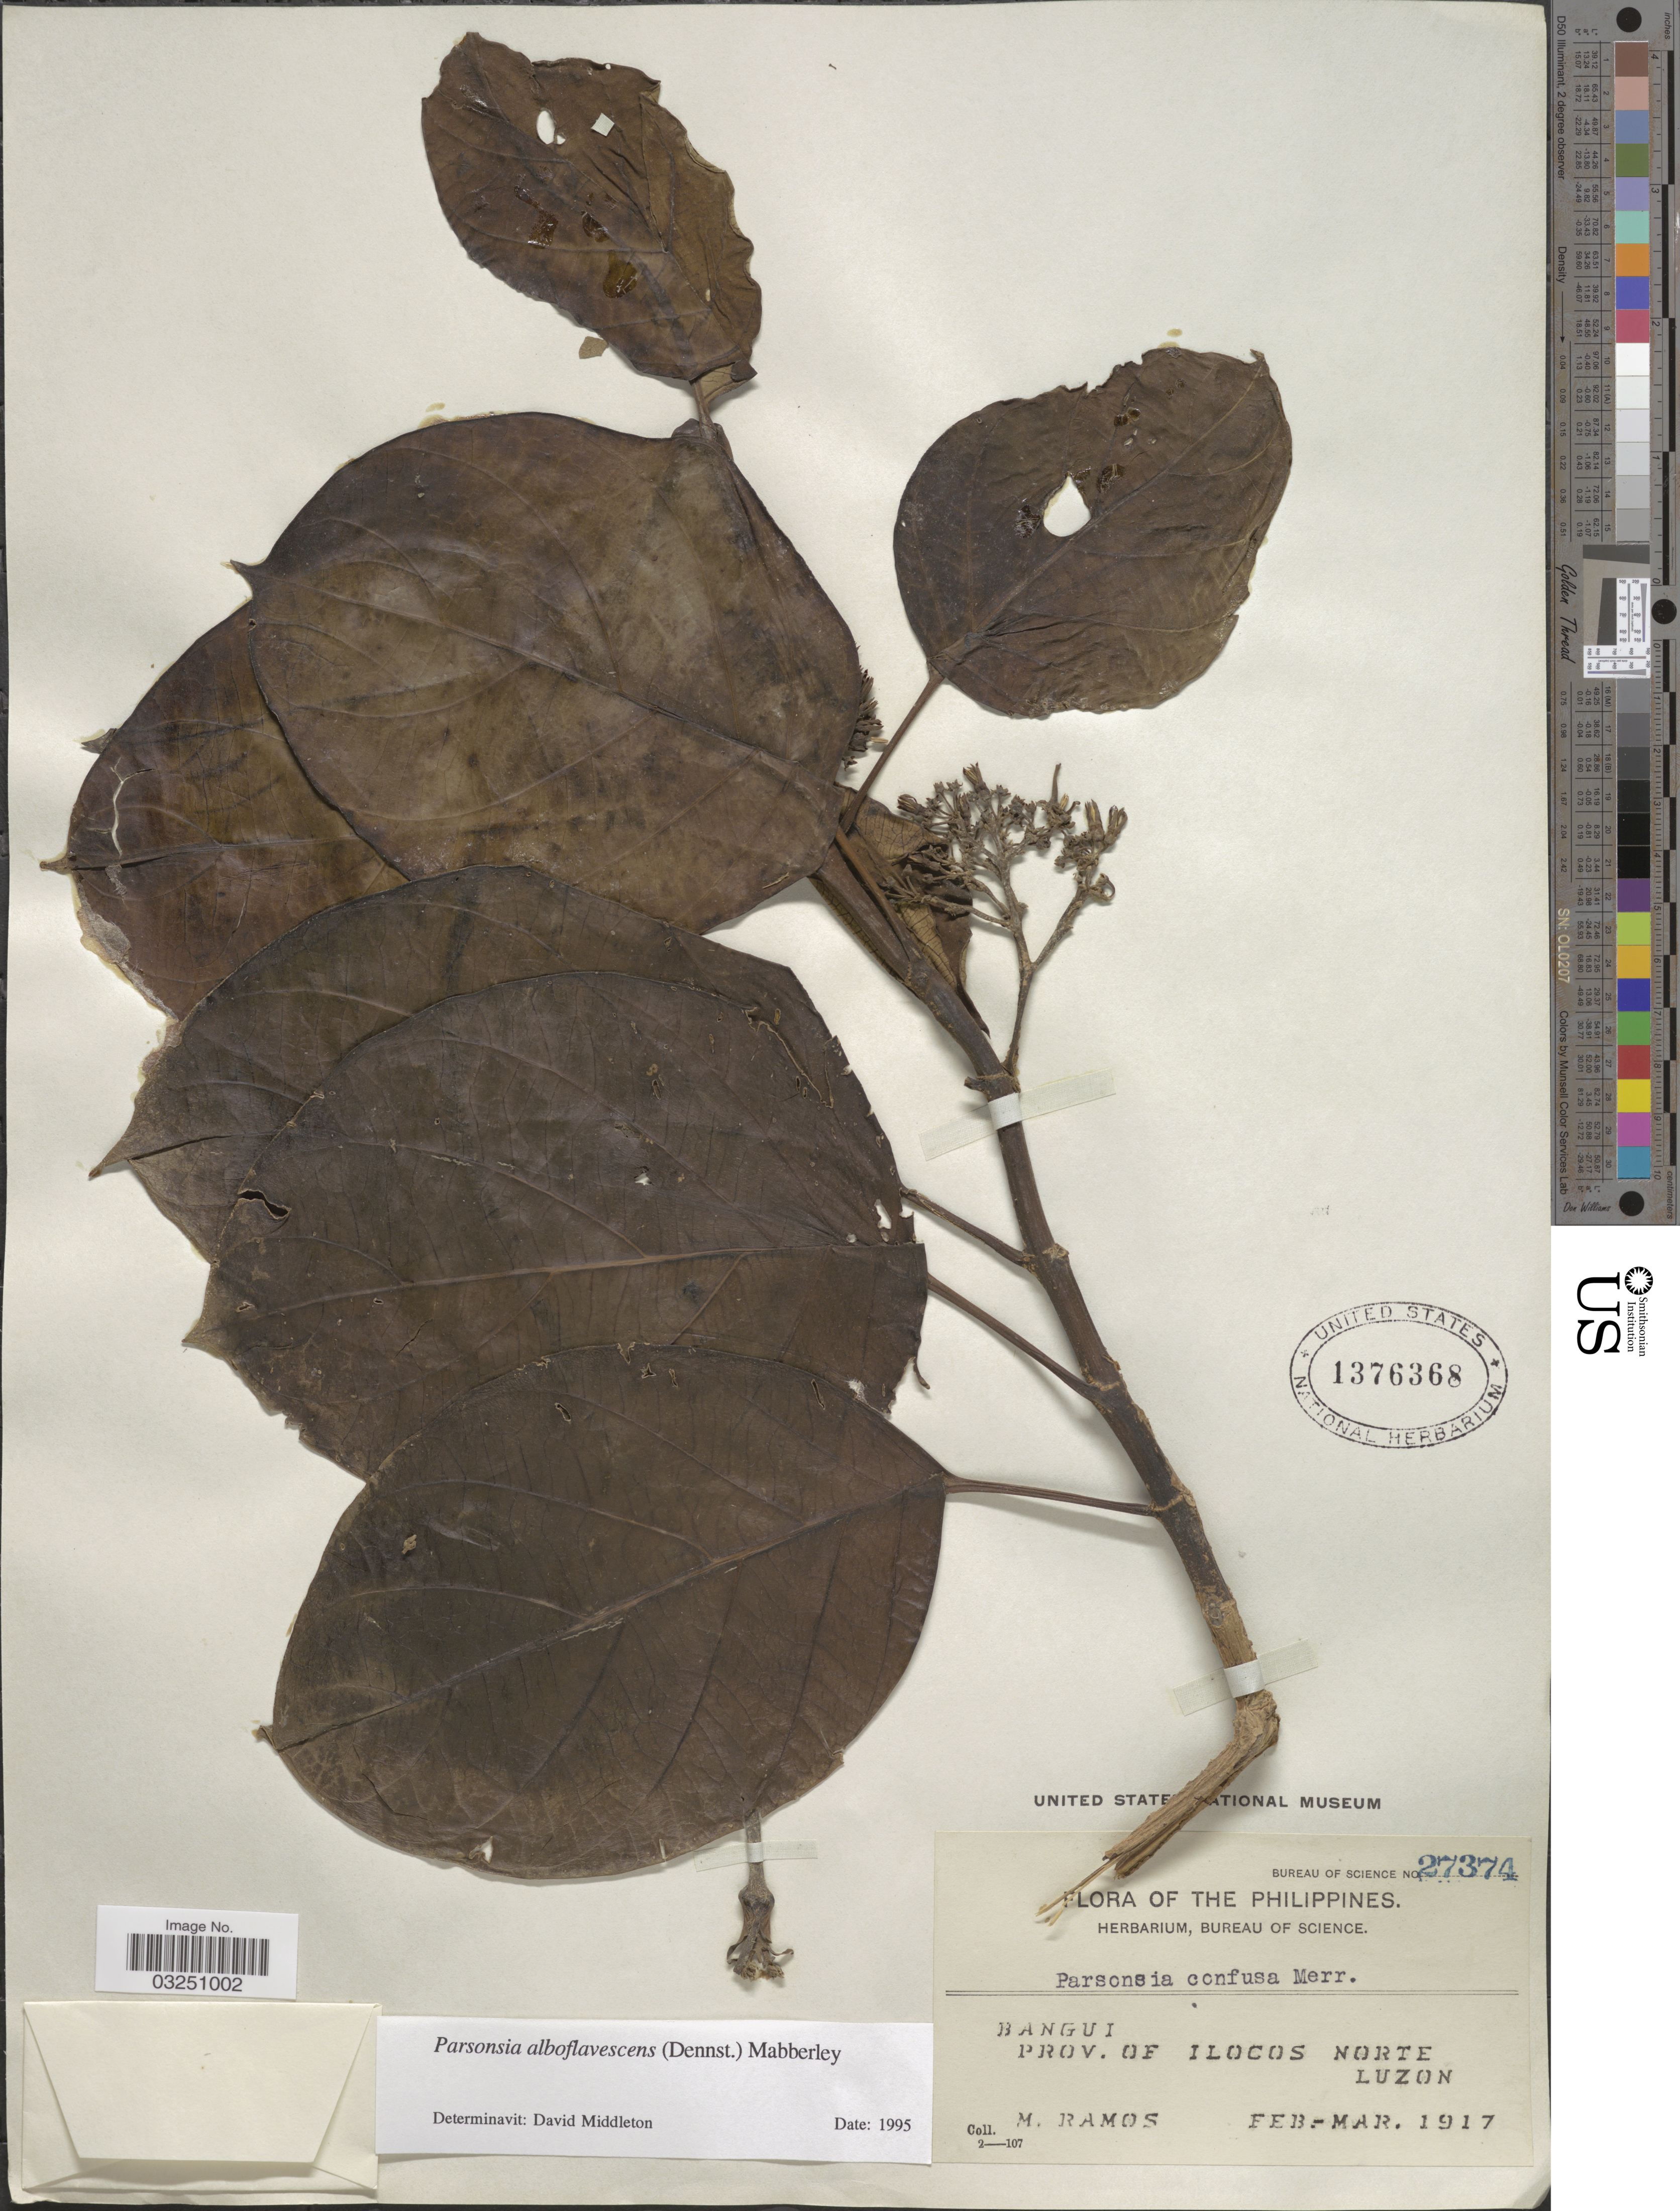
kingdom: Plantae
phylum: Tracheophyta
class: Magnoliopsida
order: Gentianales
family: Apocynaceae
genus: Parsonsia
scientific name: Parsonsia alboflavescens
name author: (Dennst.) Mabberley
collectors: M. Ramos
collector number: Bureau of Science 27374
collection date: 1917-02/1917-03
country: Philippines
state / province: Ilocos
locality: Bangui. Prov. of Ilocos Norte Luzon.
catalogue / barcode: US 1376368